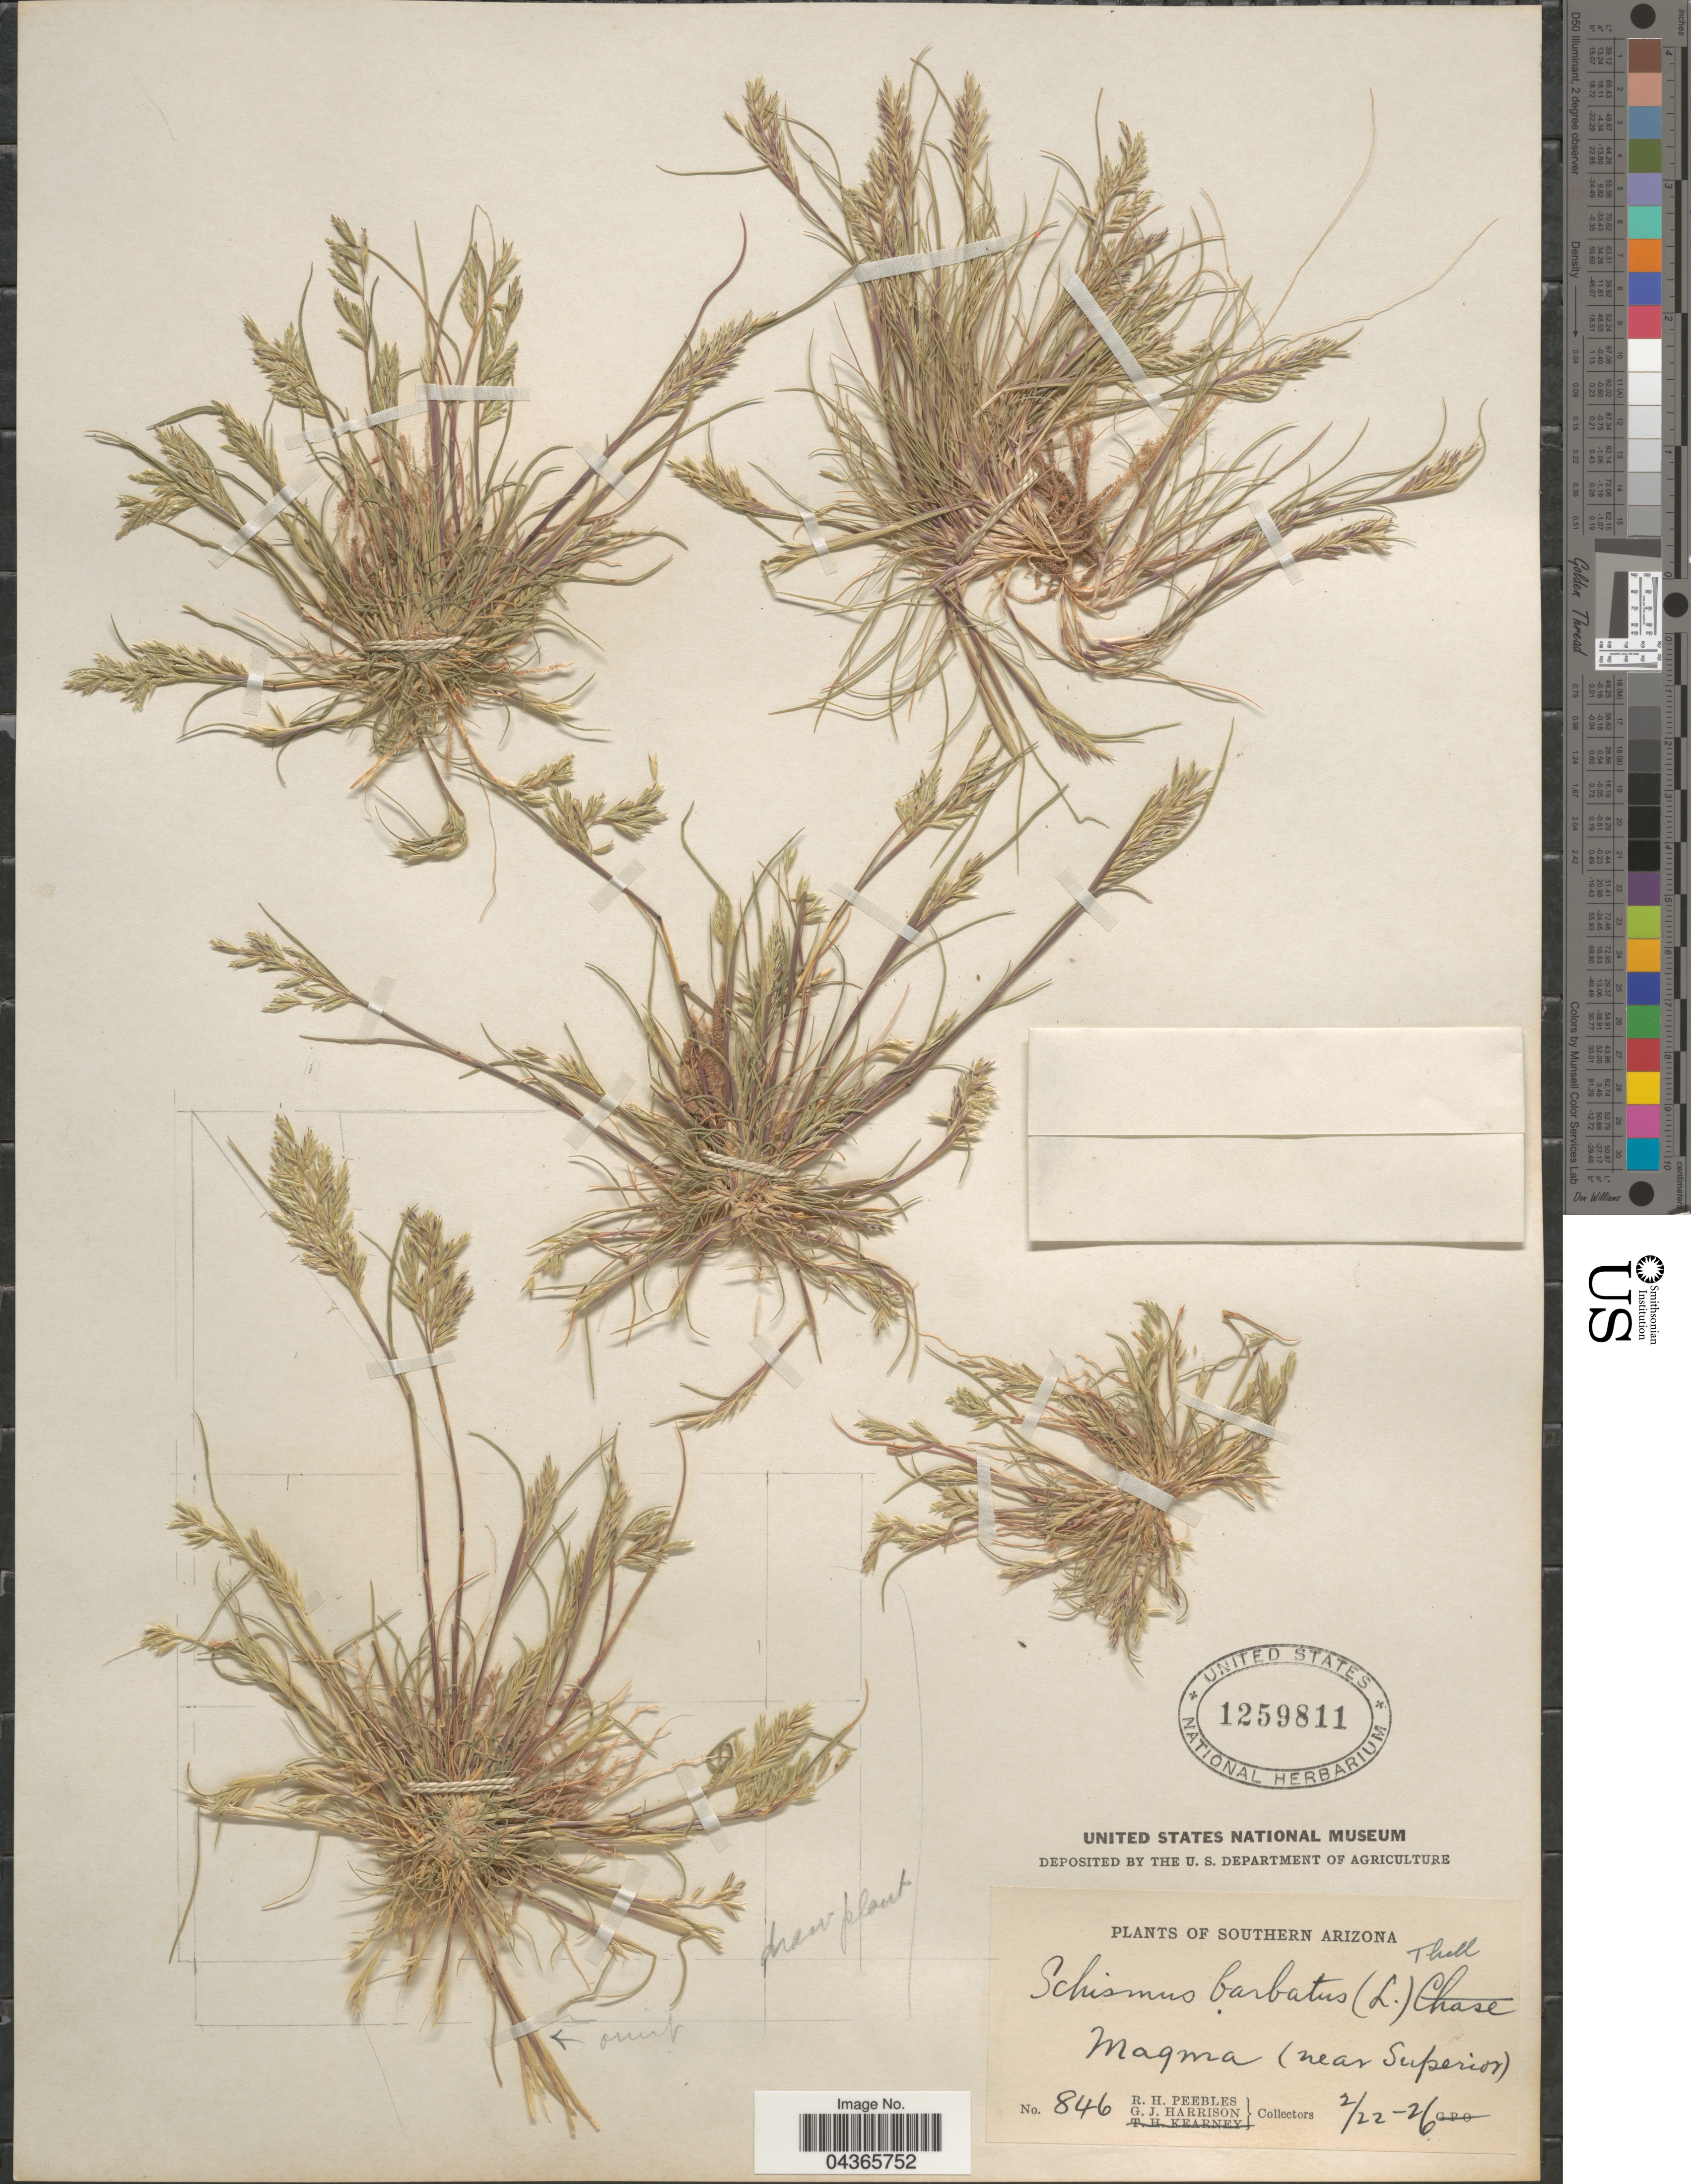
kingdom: Plantae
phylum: Tracheophyta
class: Liliopsida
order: Poales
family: Poaceae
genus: Schismus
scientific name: Schismus barbatus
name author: (L.) Thell.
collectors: R. H. Peebles & G. J. Harrison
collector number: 846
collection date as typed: Transcribed d/m/y: 22/2/26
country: United States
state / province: Arizona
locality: Southern Arizona. Magma (near Superior).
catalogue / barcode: US 1259811